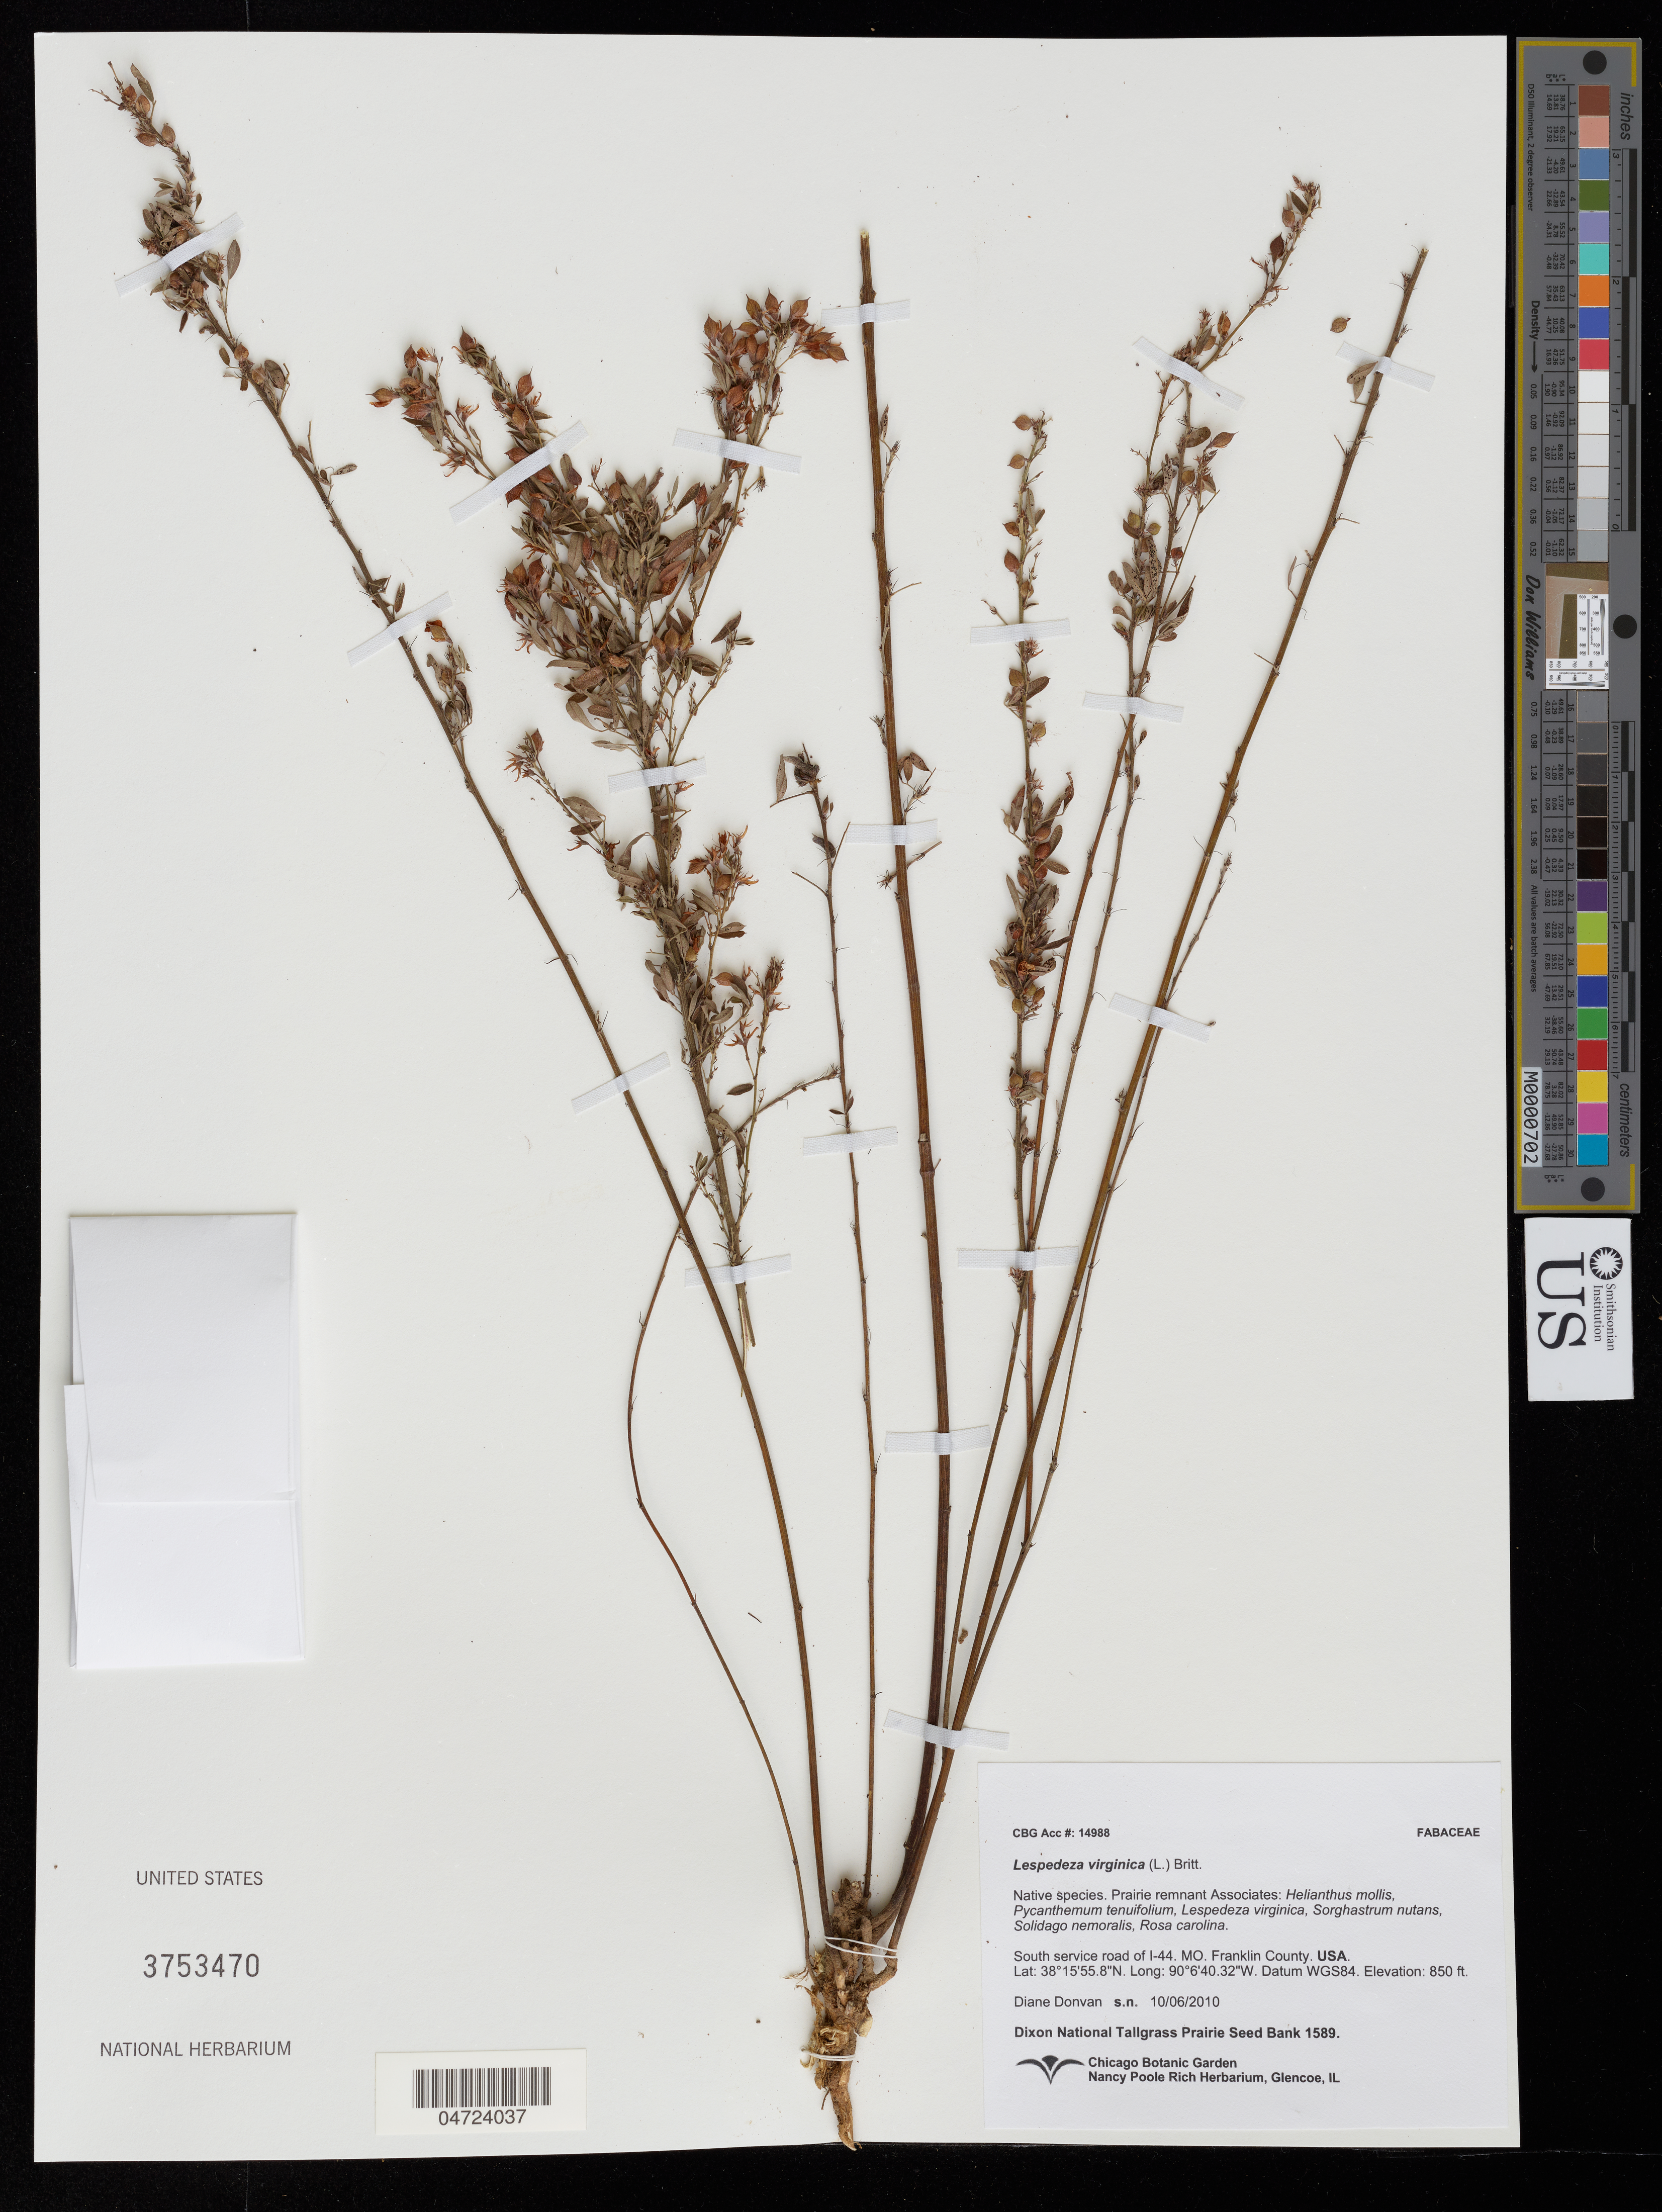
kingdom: Plantae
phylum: Tracheophyta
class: Magnoliopsida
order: Fabales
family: Fabaceae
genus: Lespedeza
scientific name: Lespedeza virginica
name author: (L.) Britton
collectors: D. Donovan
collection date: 2010-10-06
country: United States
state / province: Missouri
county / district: Franklin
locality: South service road of I-44. Franklin County.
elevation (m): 259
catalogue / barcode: US 3753470